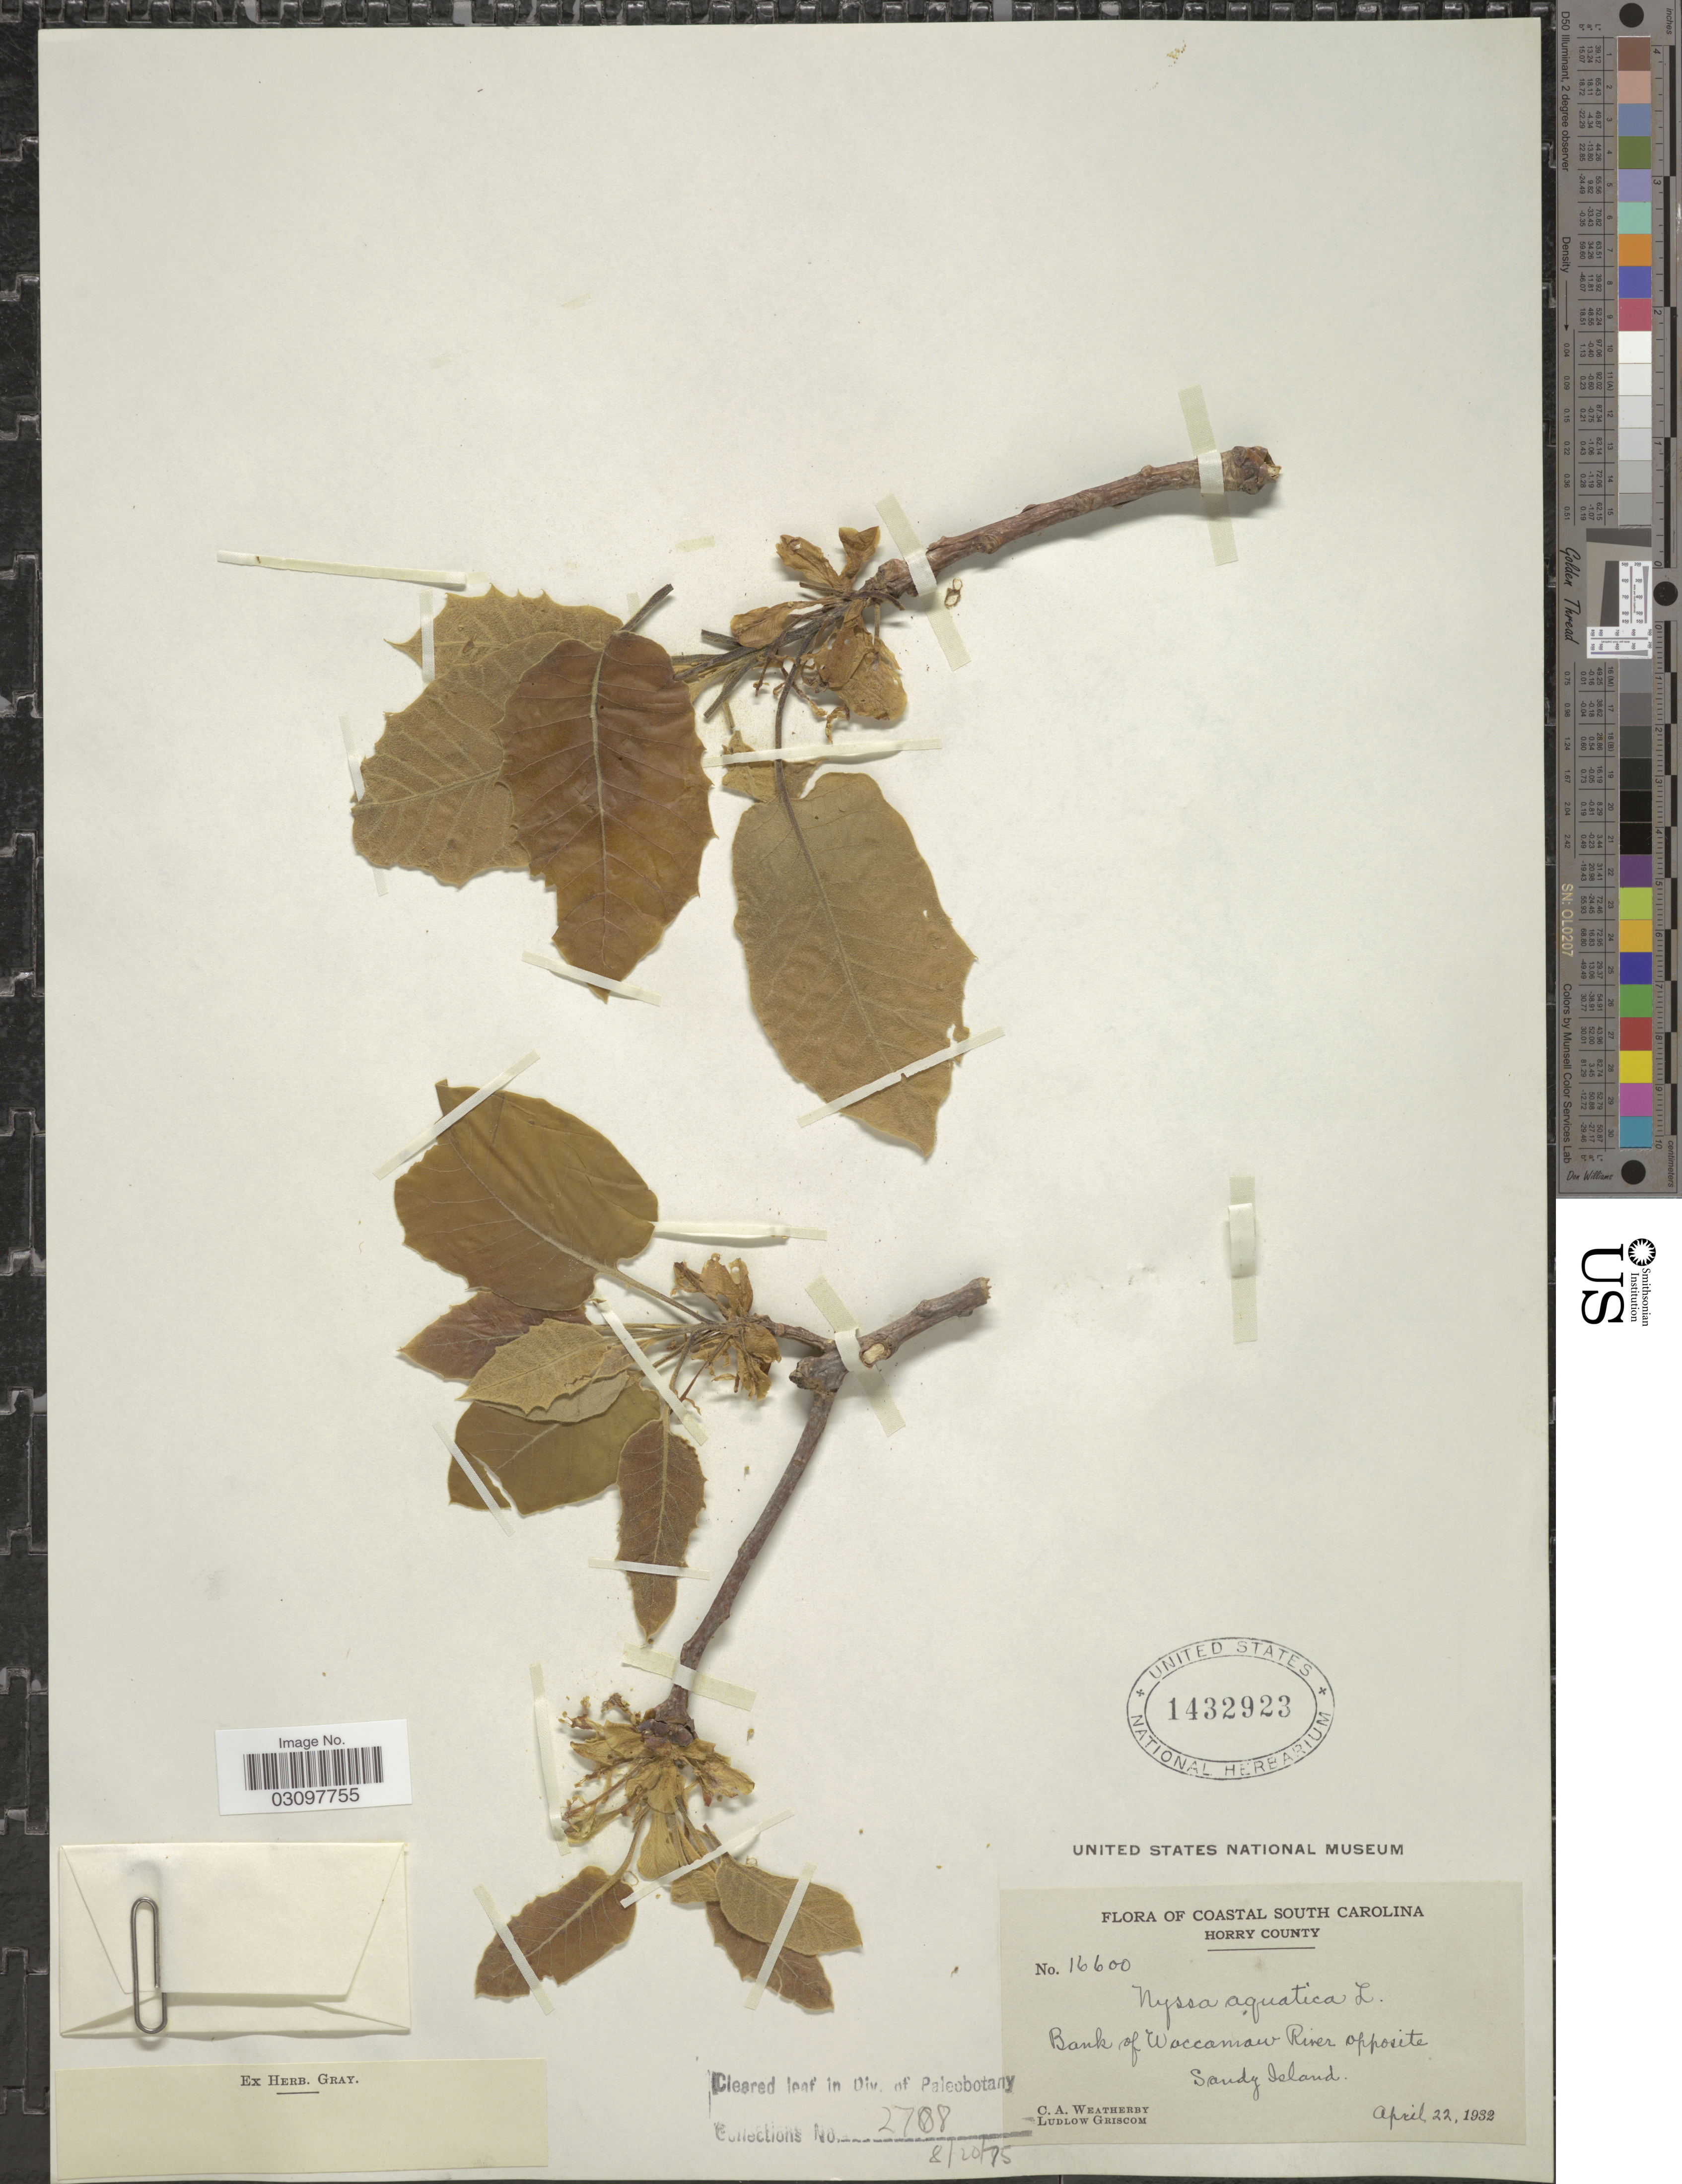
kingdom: Plantae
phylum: Tracheophyta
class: Magnoliopsida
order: Cornales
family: Nyssaceae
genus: Nyssa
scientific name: Nyssa aquatica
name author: L.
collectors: C. A. Weatherby & L. Griscom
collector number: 16600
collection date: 1932-04-22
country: United States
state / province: South Carolina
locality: Coastal South Carolina. Horry County. Bank of Waccamaw River opposite. Sandy Island.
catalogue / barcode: US 1432923